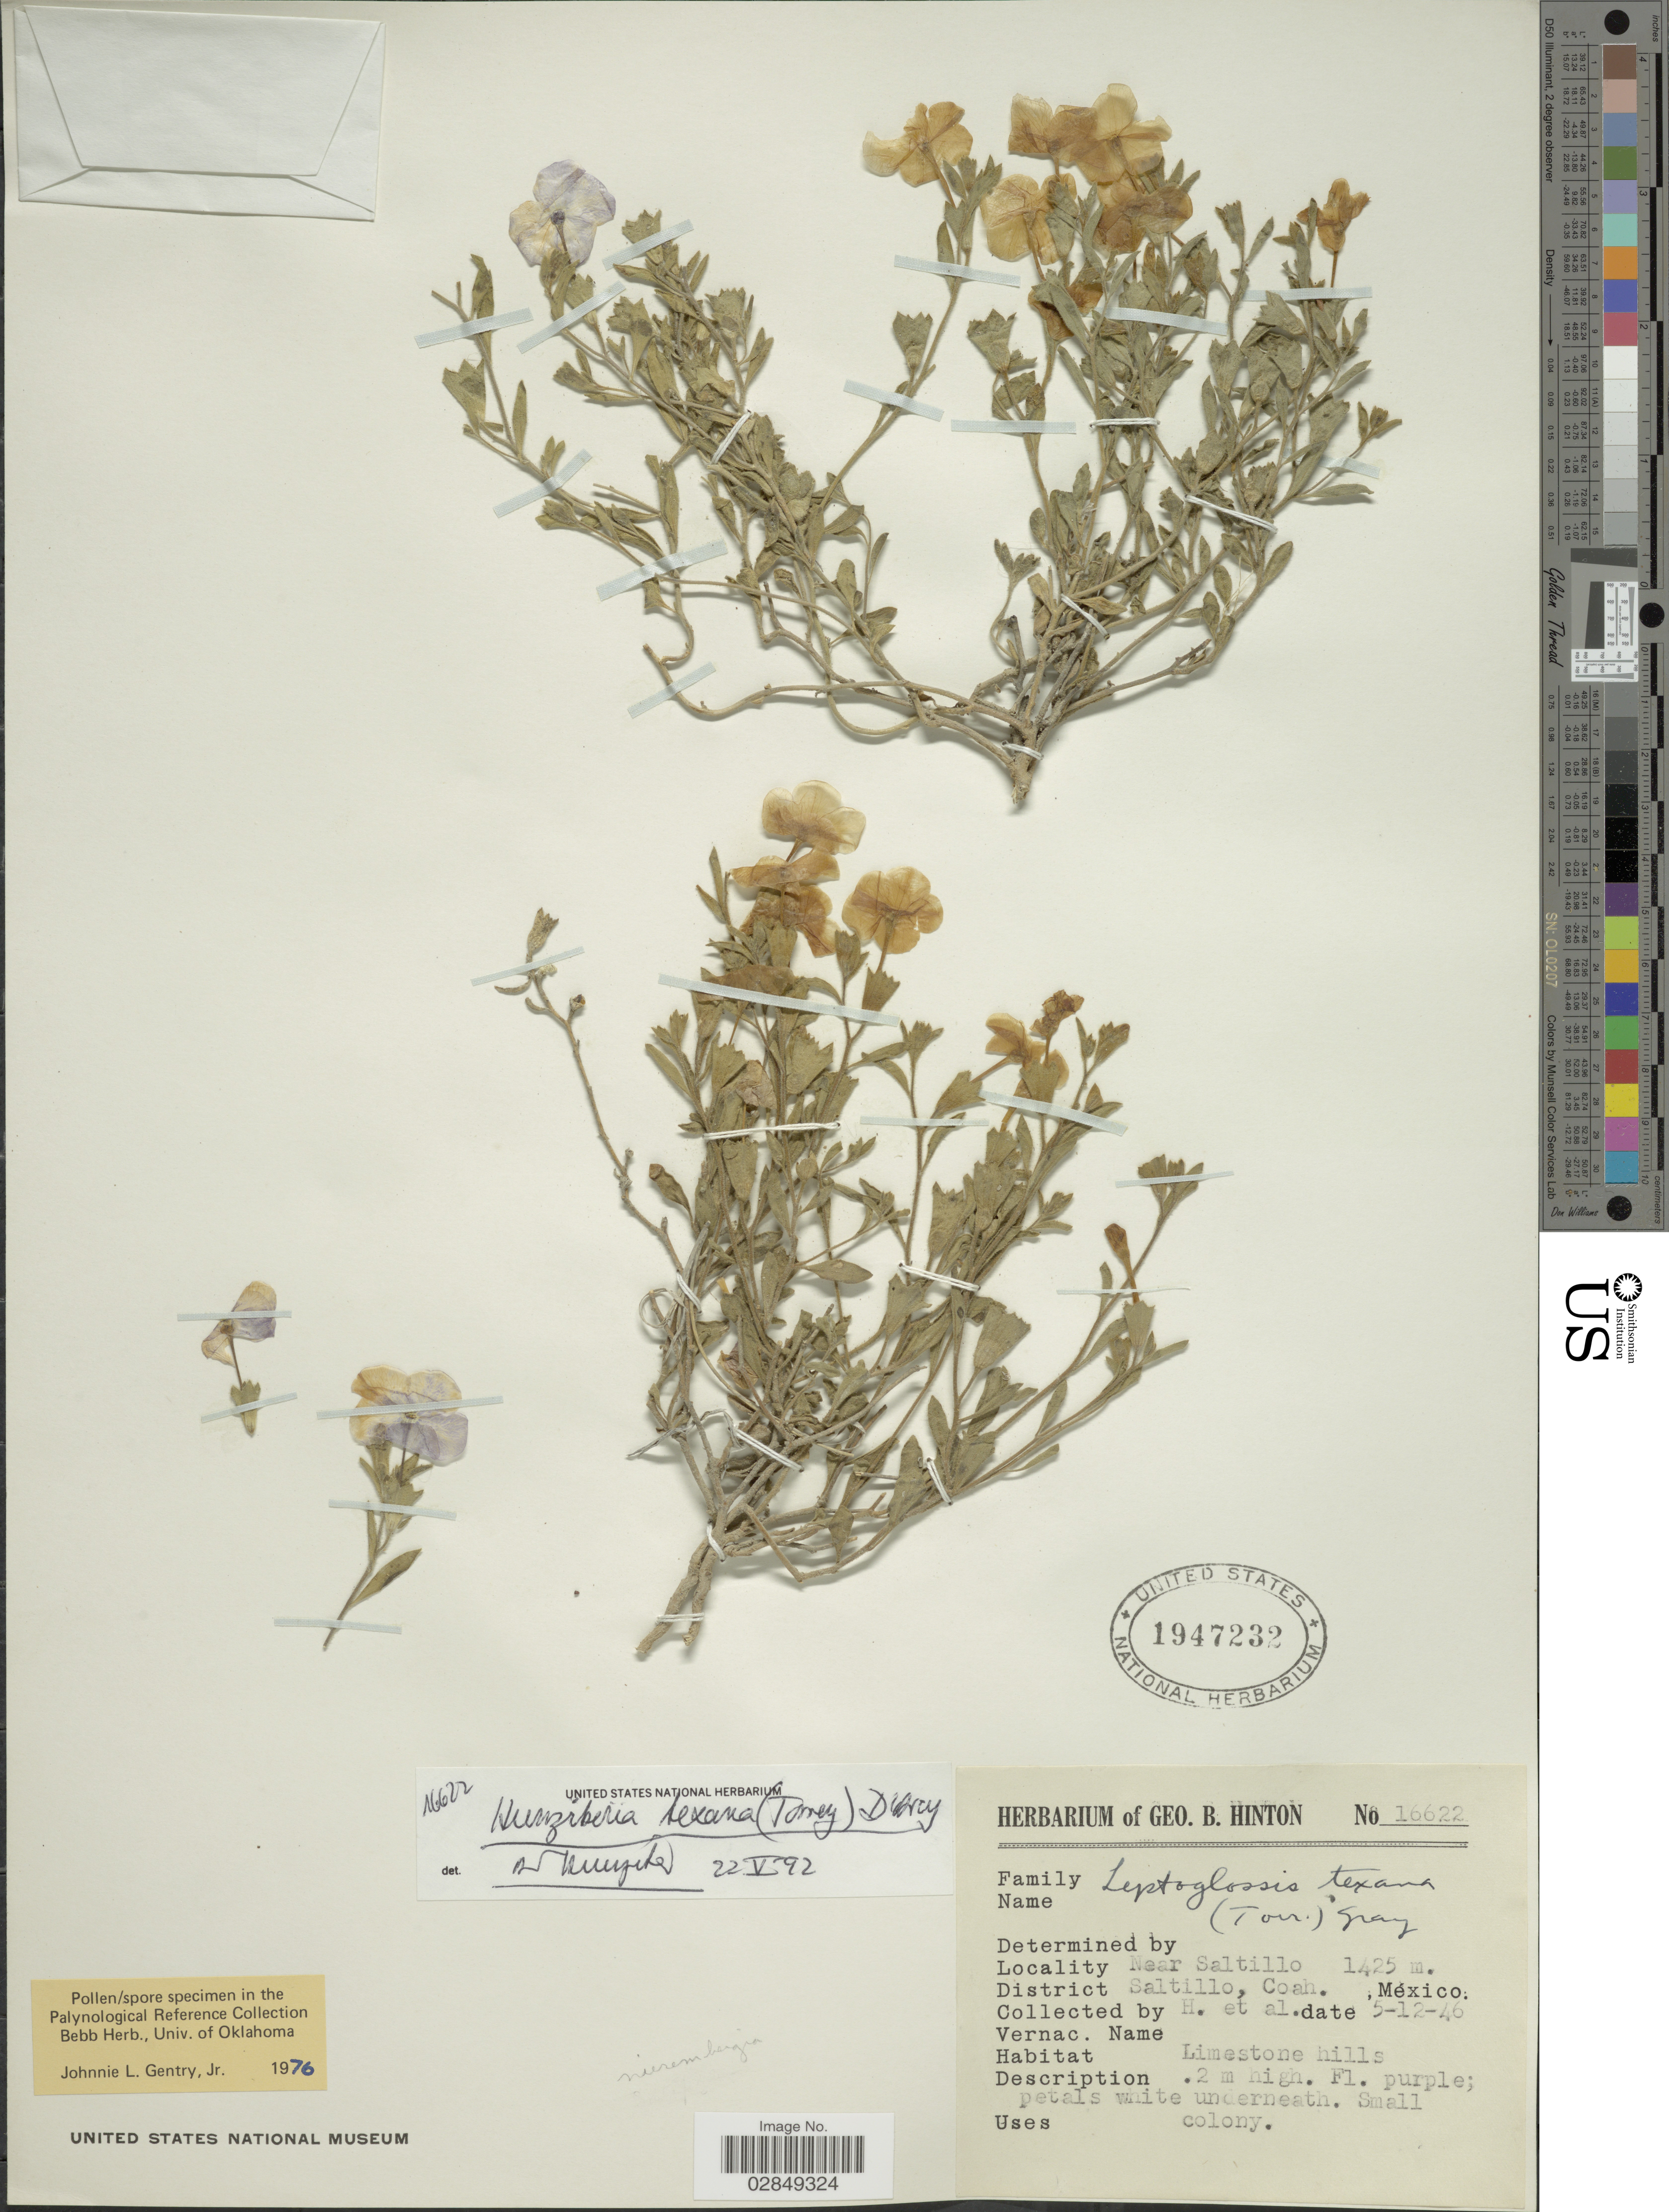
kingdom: Plantae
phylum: Tracheophyta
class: Magnoliopsida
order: Solanales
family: Solanaceae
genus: Hunzikeria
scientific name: Hunzikeria texana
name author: (Torr.) D'Arcy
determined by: Hunziker, A. T.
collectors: G. B. Hinton & et al.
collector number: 16622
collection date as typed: Transcribed d/m/y: 5/12/46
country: Mexico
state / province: Coahuila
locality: Near Saltillo. District Saltillo.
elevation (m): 1425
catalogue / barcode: US 1947232